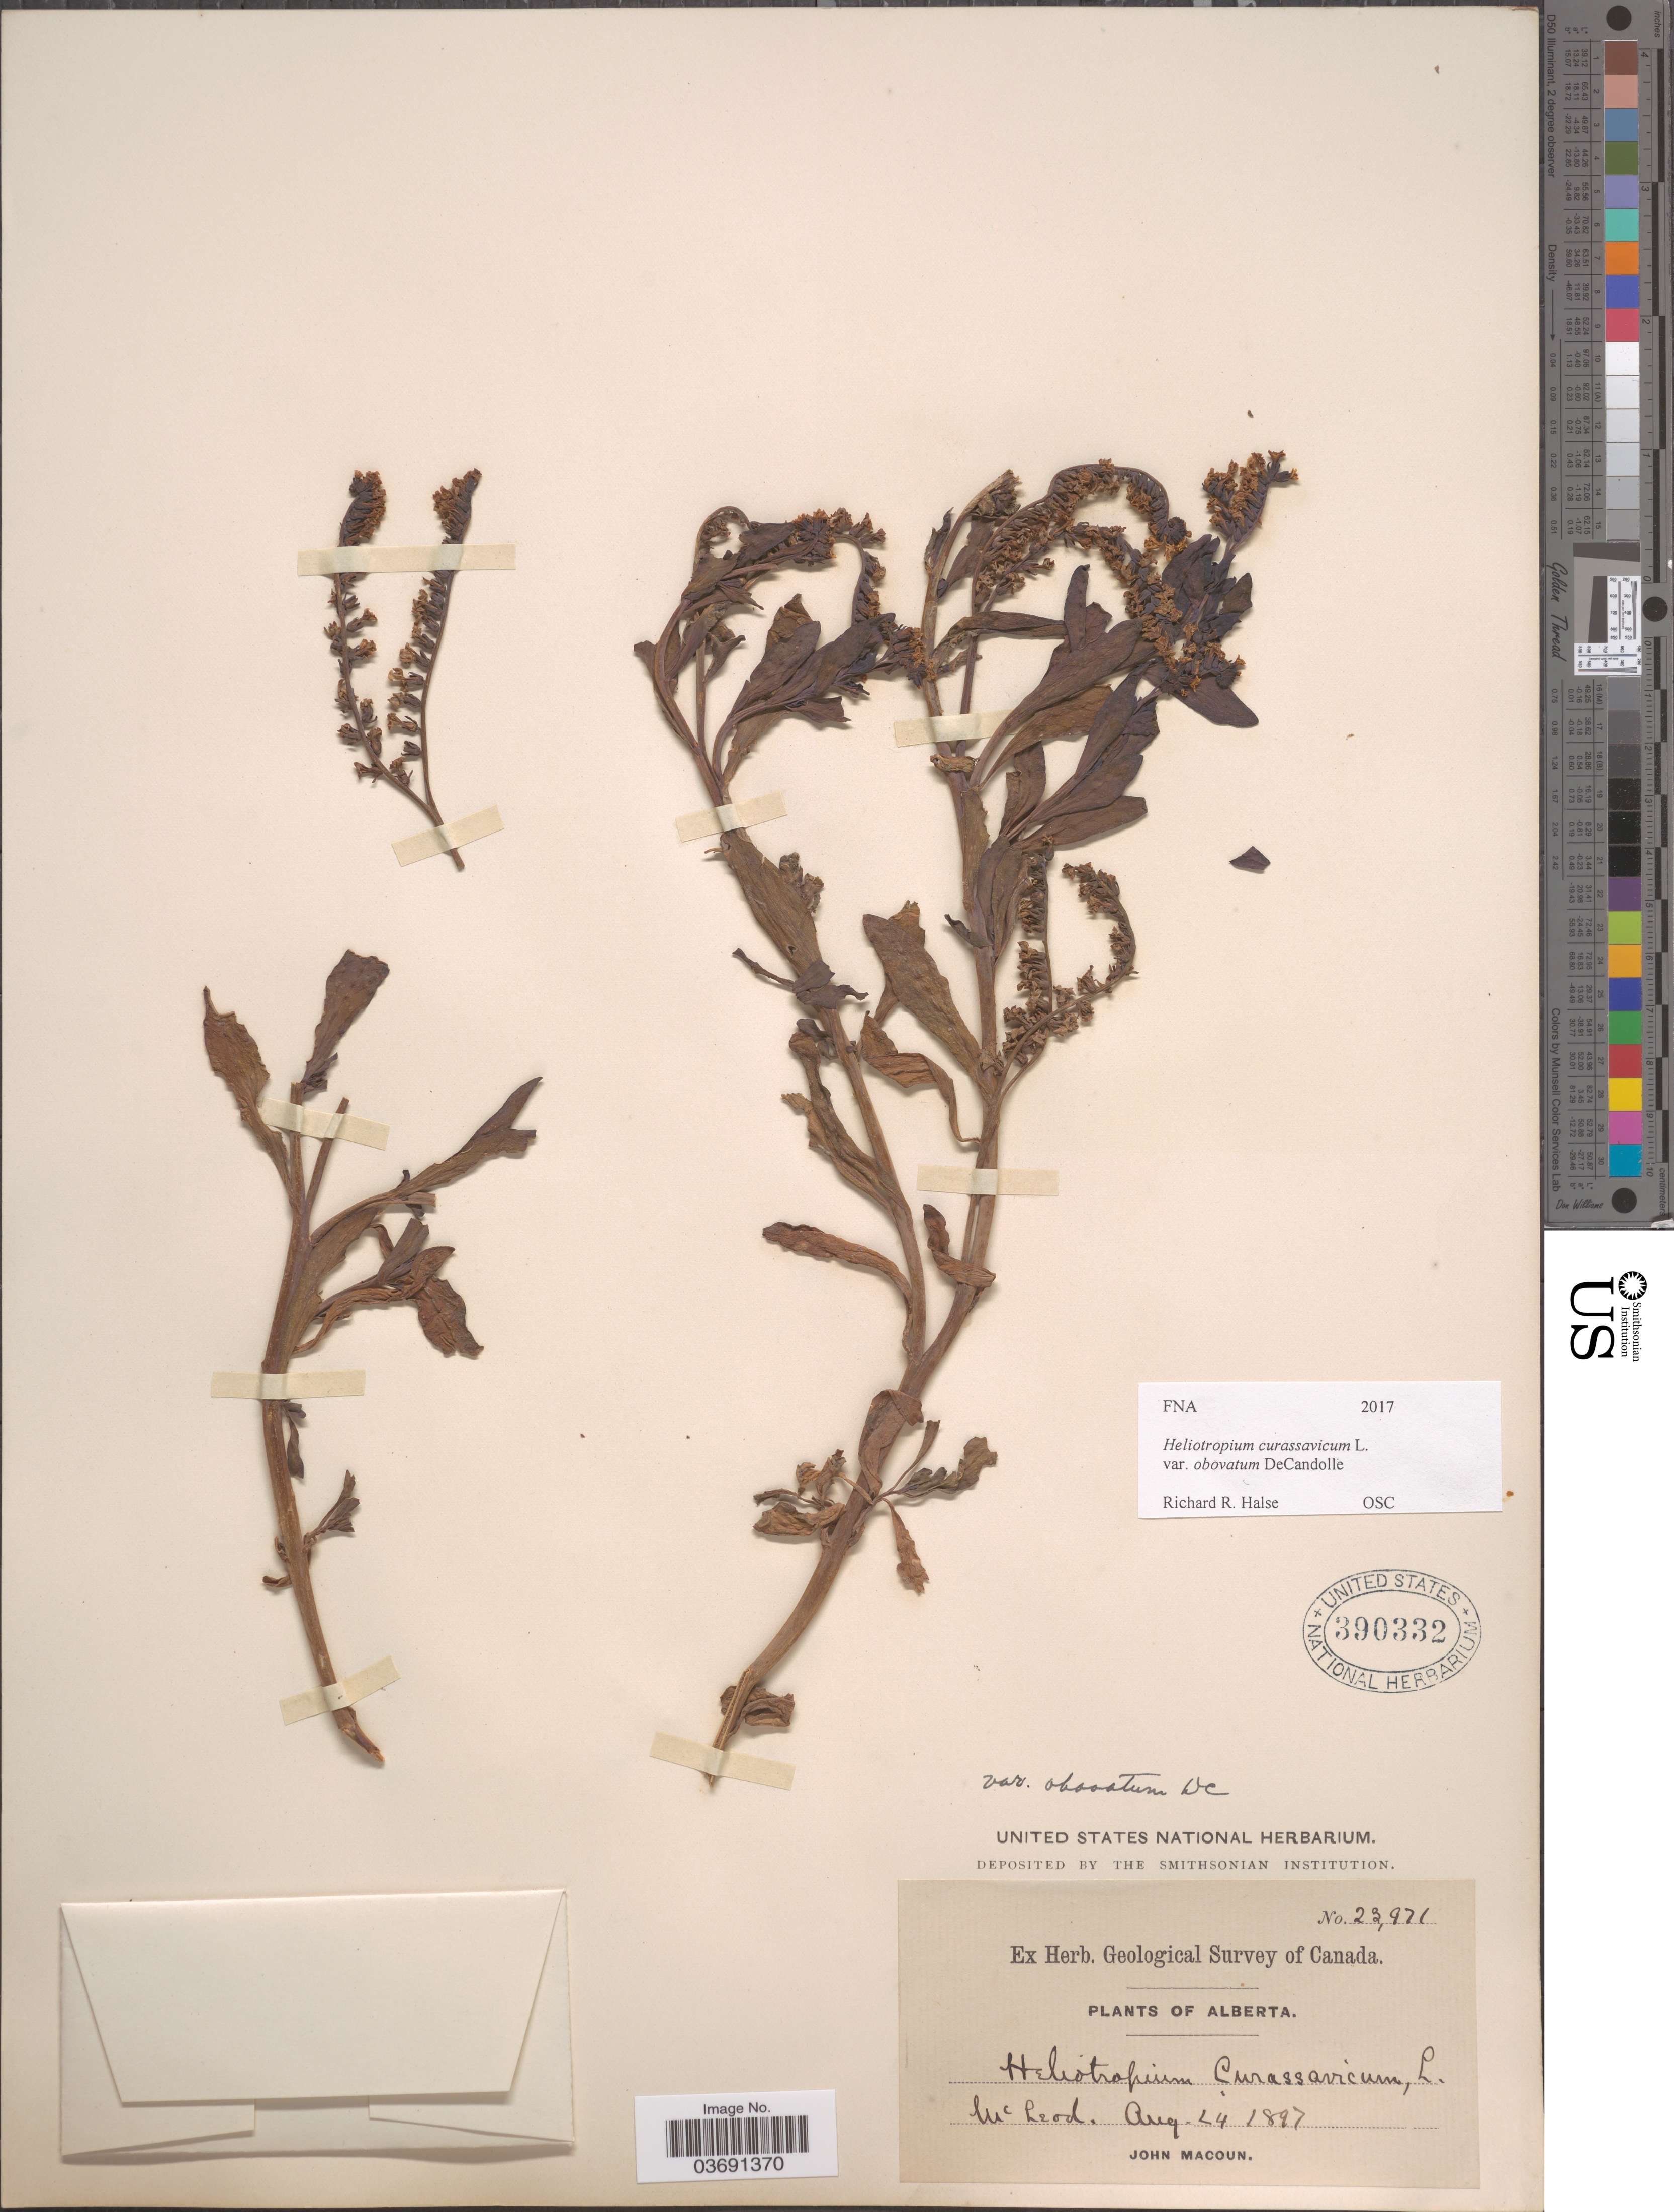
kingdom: Plantae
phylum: Tracheophyta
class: Magnoliopsida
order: Boraginales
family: Heliotropiaceae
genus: Heliotropium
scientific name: Heliotropium curassavicum subsp. obovatum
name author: (DC.) Á. Löve & D. Löve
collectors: J. Macoun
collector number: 23971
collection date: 1897-08-24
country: Canada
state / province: Alberta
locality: McLeod.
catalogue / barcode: US 390332